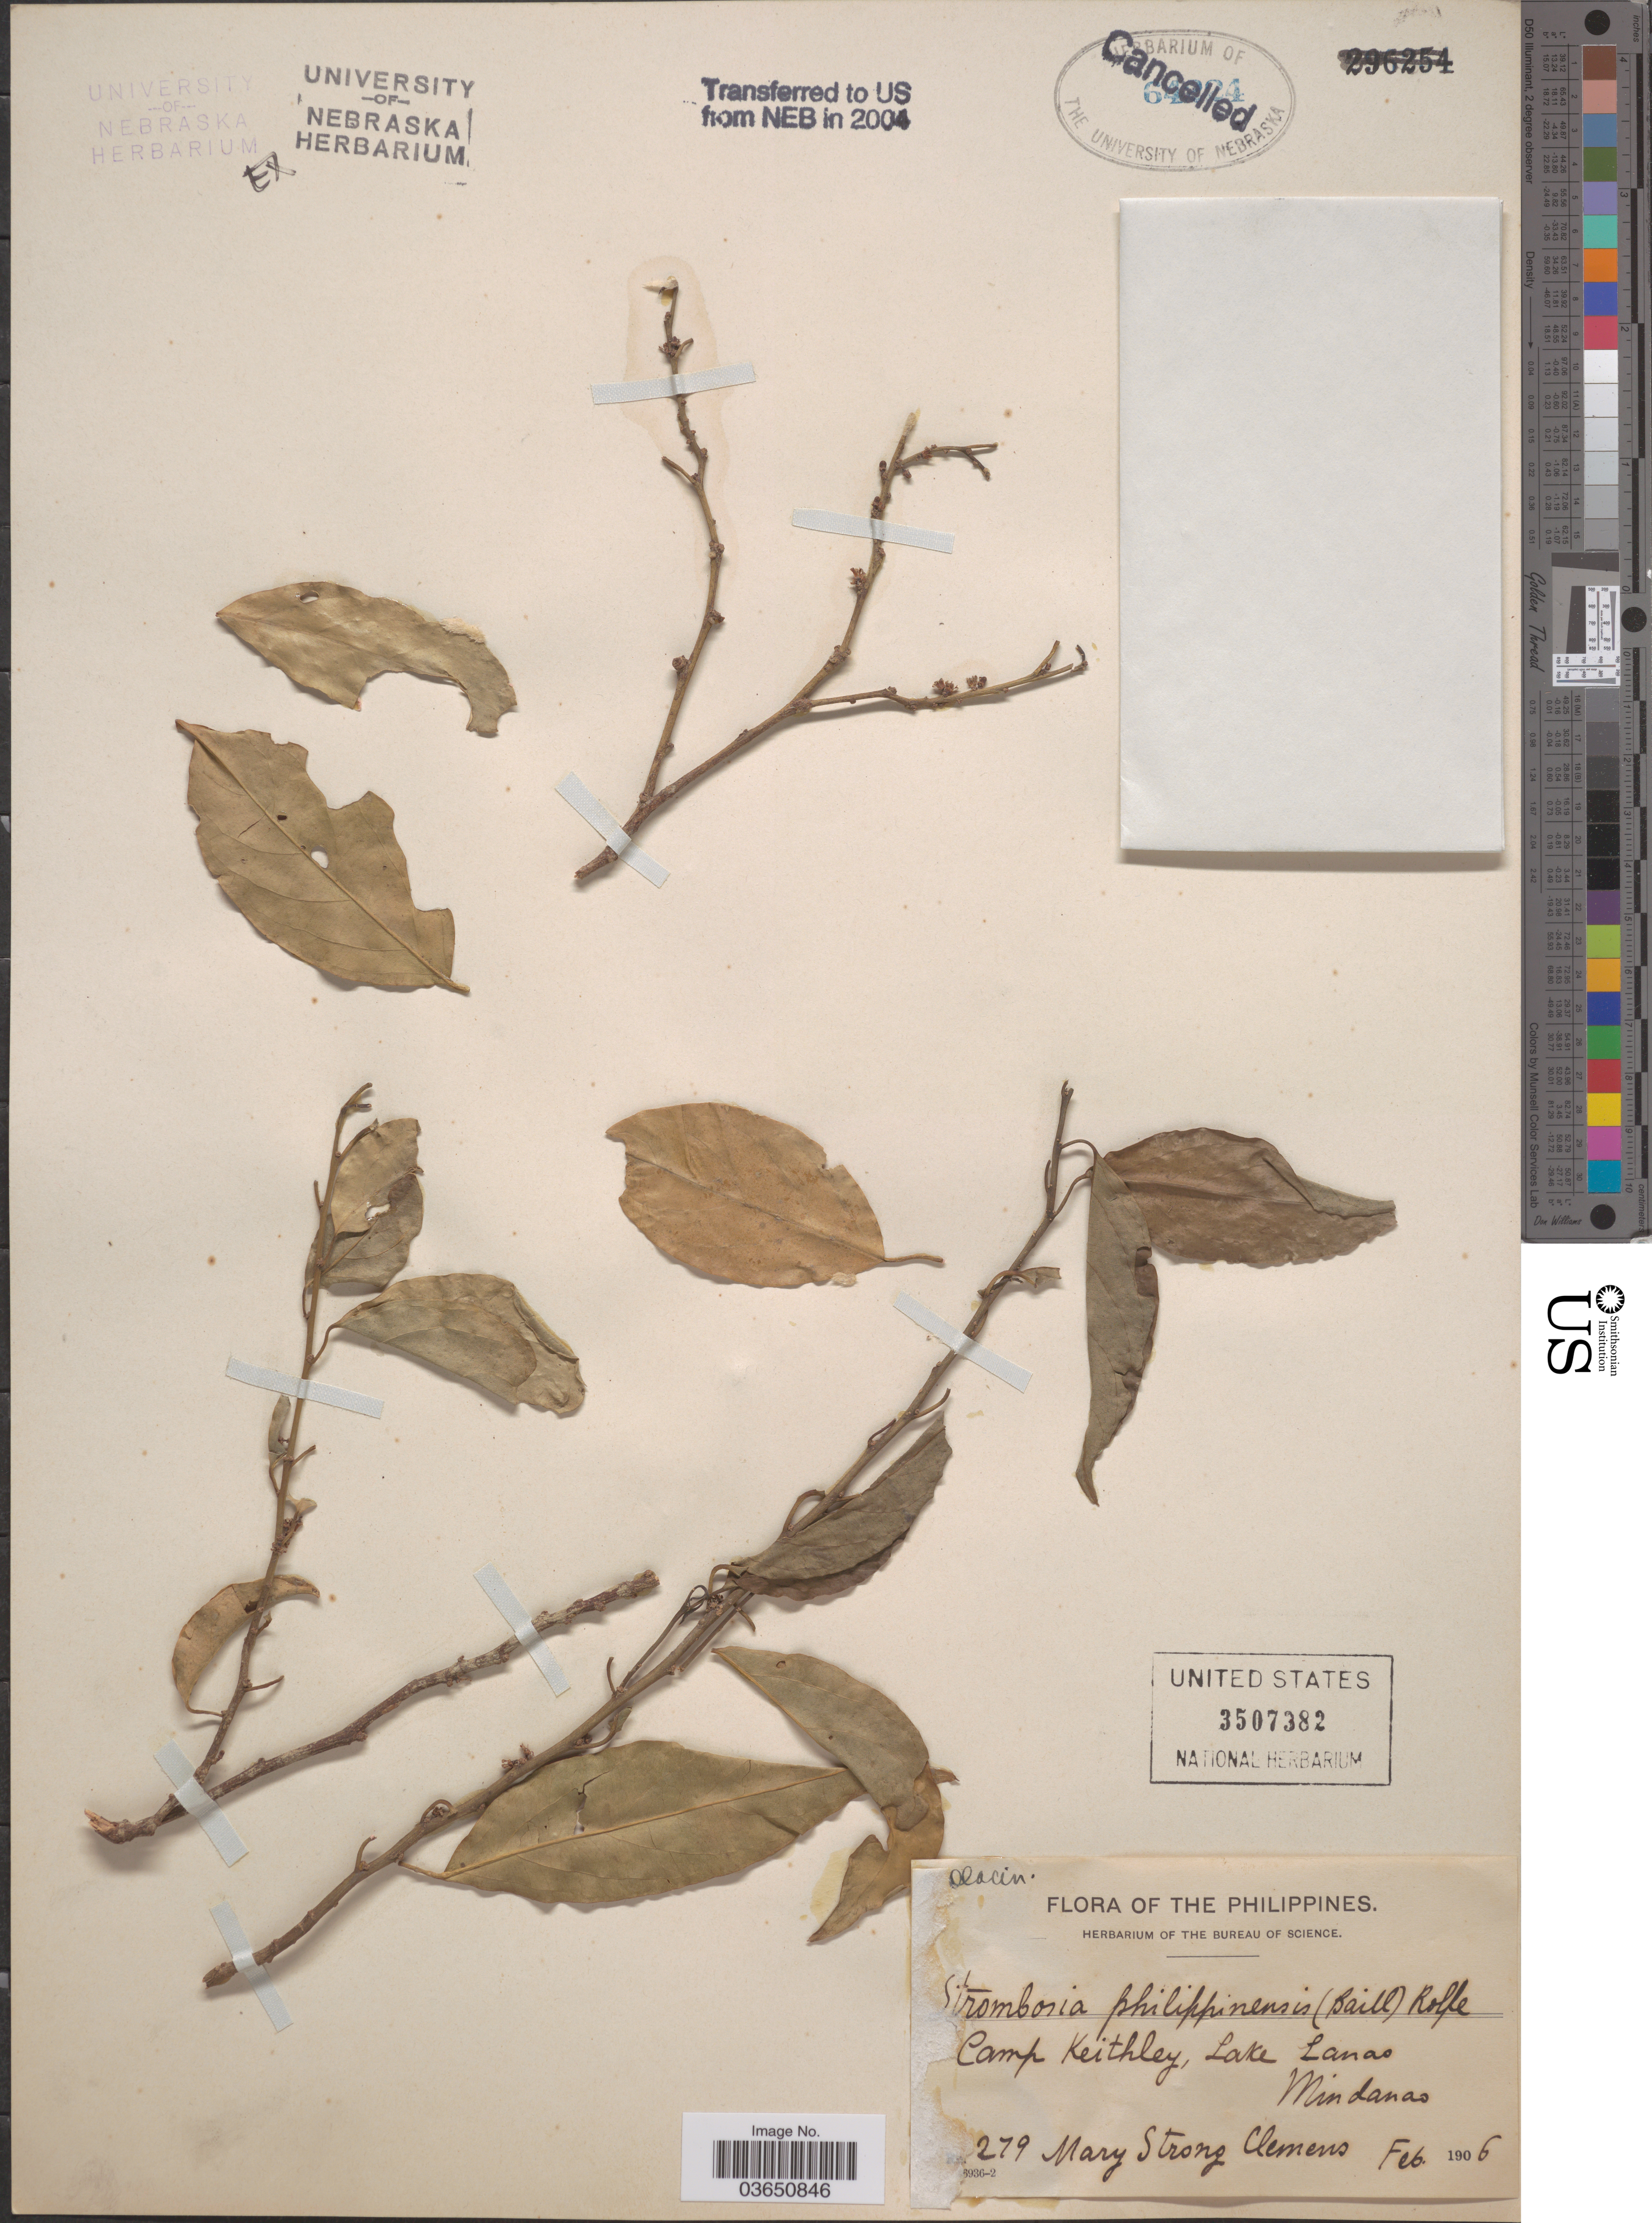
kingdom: Plantae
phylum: Tracheophyta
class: Magnoliopsida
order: Santalales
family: Strombosiaceae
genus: Strombosia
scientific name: Strombosia philippinensis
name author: (Baill.) Rolfe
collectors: M. S. Clemens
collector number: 279*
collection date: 1906-02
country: Philippines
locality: Camp Keithley, Lake Lanao. Mindanao.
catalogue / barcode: US 3507382